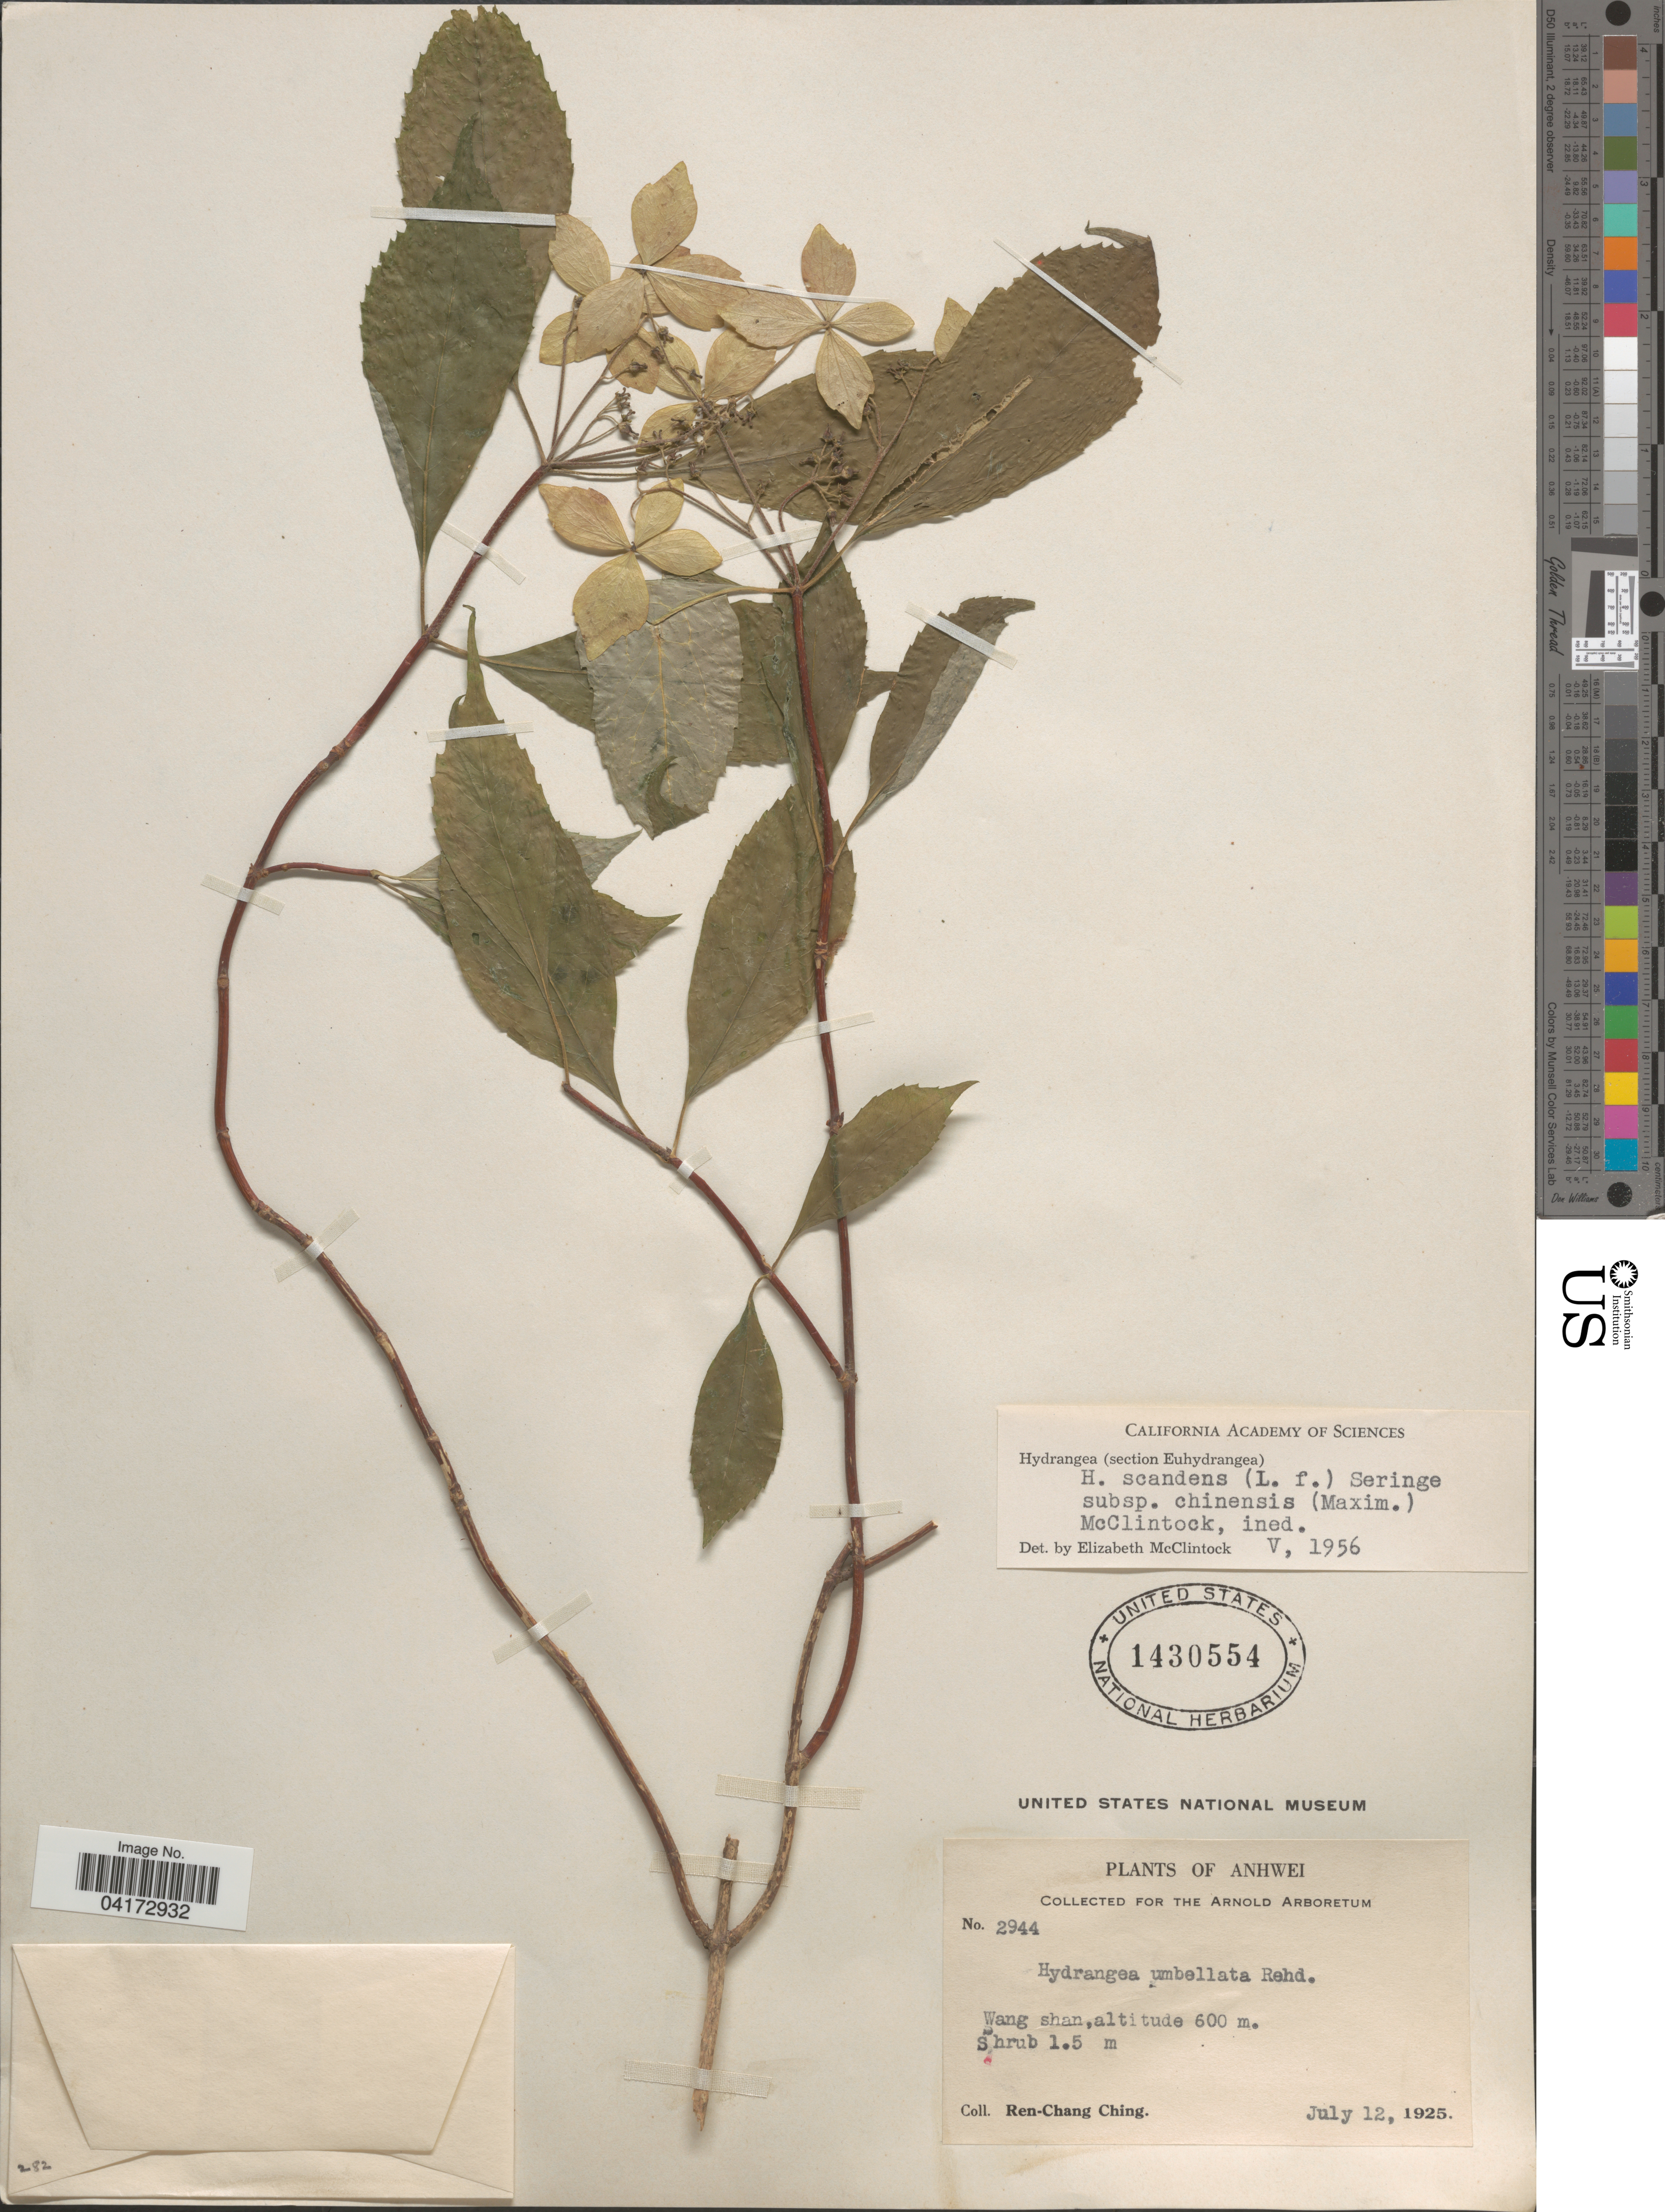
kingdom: Plantae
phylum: Tracheophyta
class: Magnoliopsida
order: Cornales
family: Hydrangeaceae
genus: Hydrangea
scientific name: Hydrangea scandens subsp. chinensis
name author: (Maxim.) E. M. McClint.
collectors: R. C. Ching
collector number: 2944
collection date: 1925-07-12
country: China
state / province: Anhui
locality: Anhwei. Wang Shan.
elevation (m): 600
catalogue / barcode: US 1430554